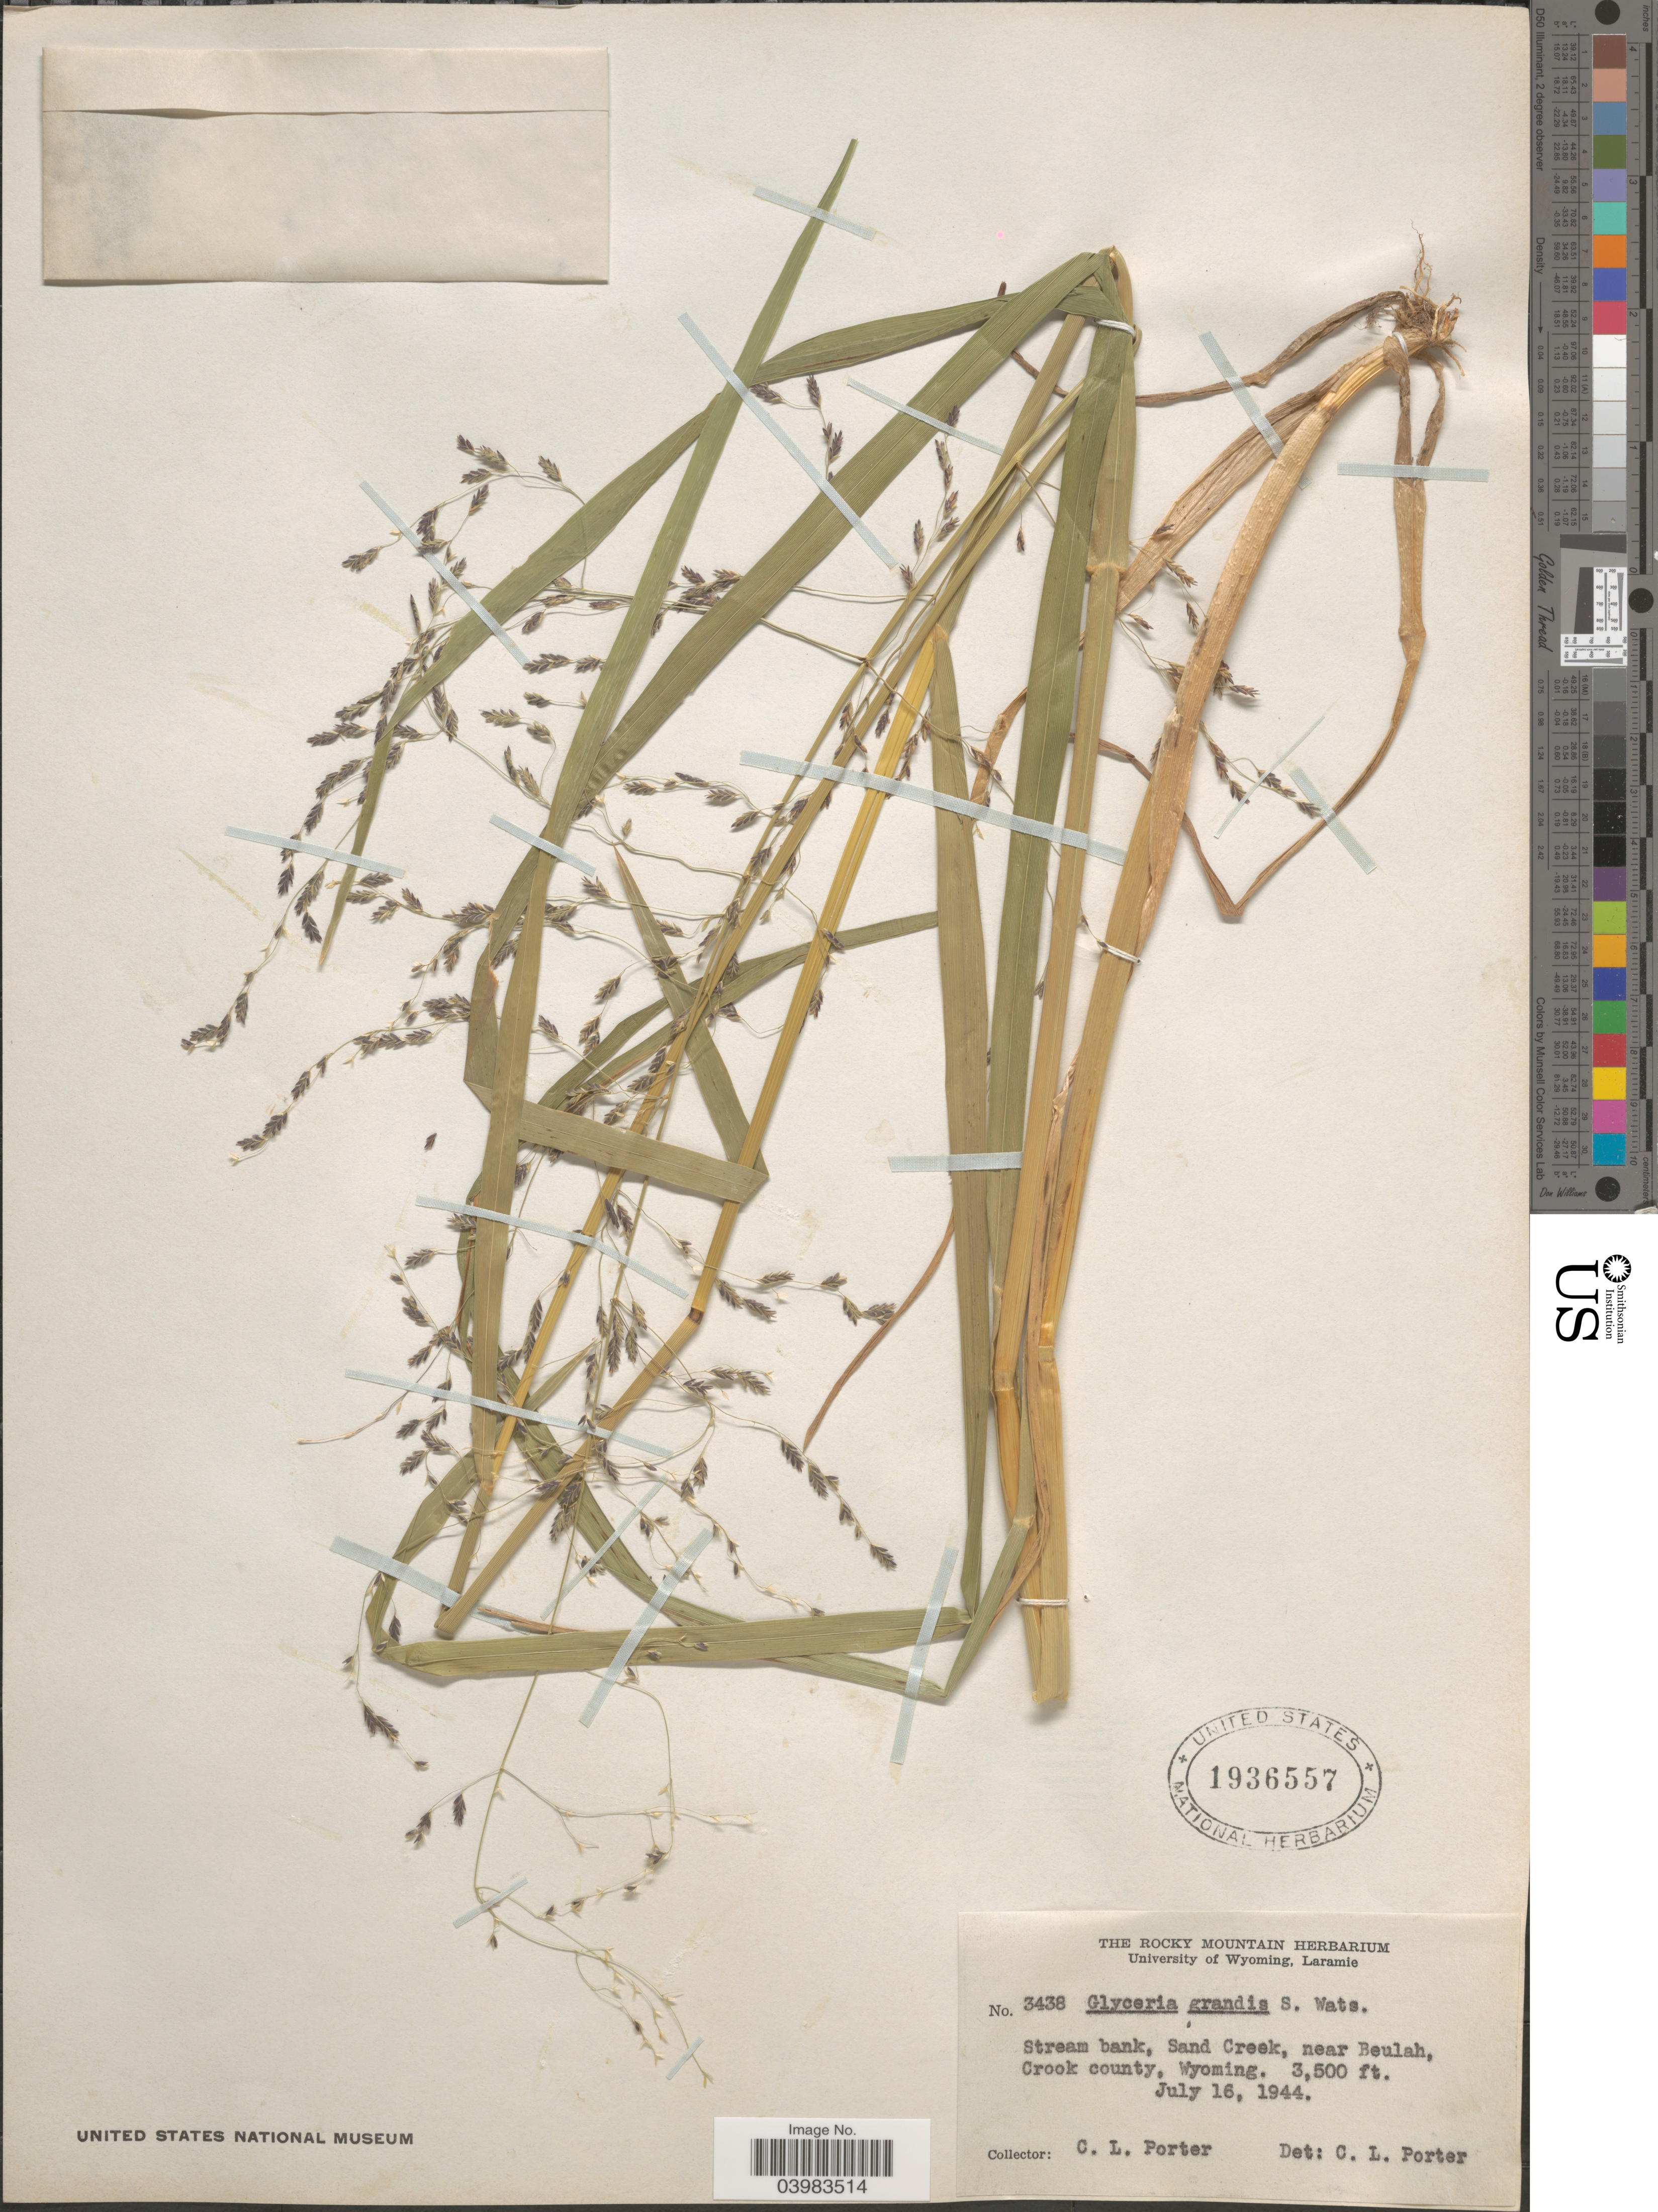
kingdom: Plantae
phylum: Tracheophyta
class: Liliopsida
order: Poales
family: Poaceae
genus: Glyceria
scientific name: Glyceria grandis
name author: S. Watson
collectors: C. L. Porter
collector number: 3438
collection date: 1944-07-16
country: United States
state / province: Wyoming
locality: Stream bank, Sand Creek, near Beulah, Crook county.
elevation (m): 1067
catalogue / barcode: US 1936557